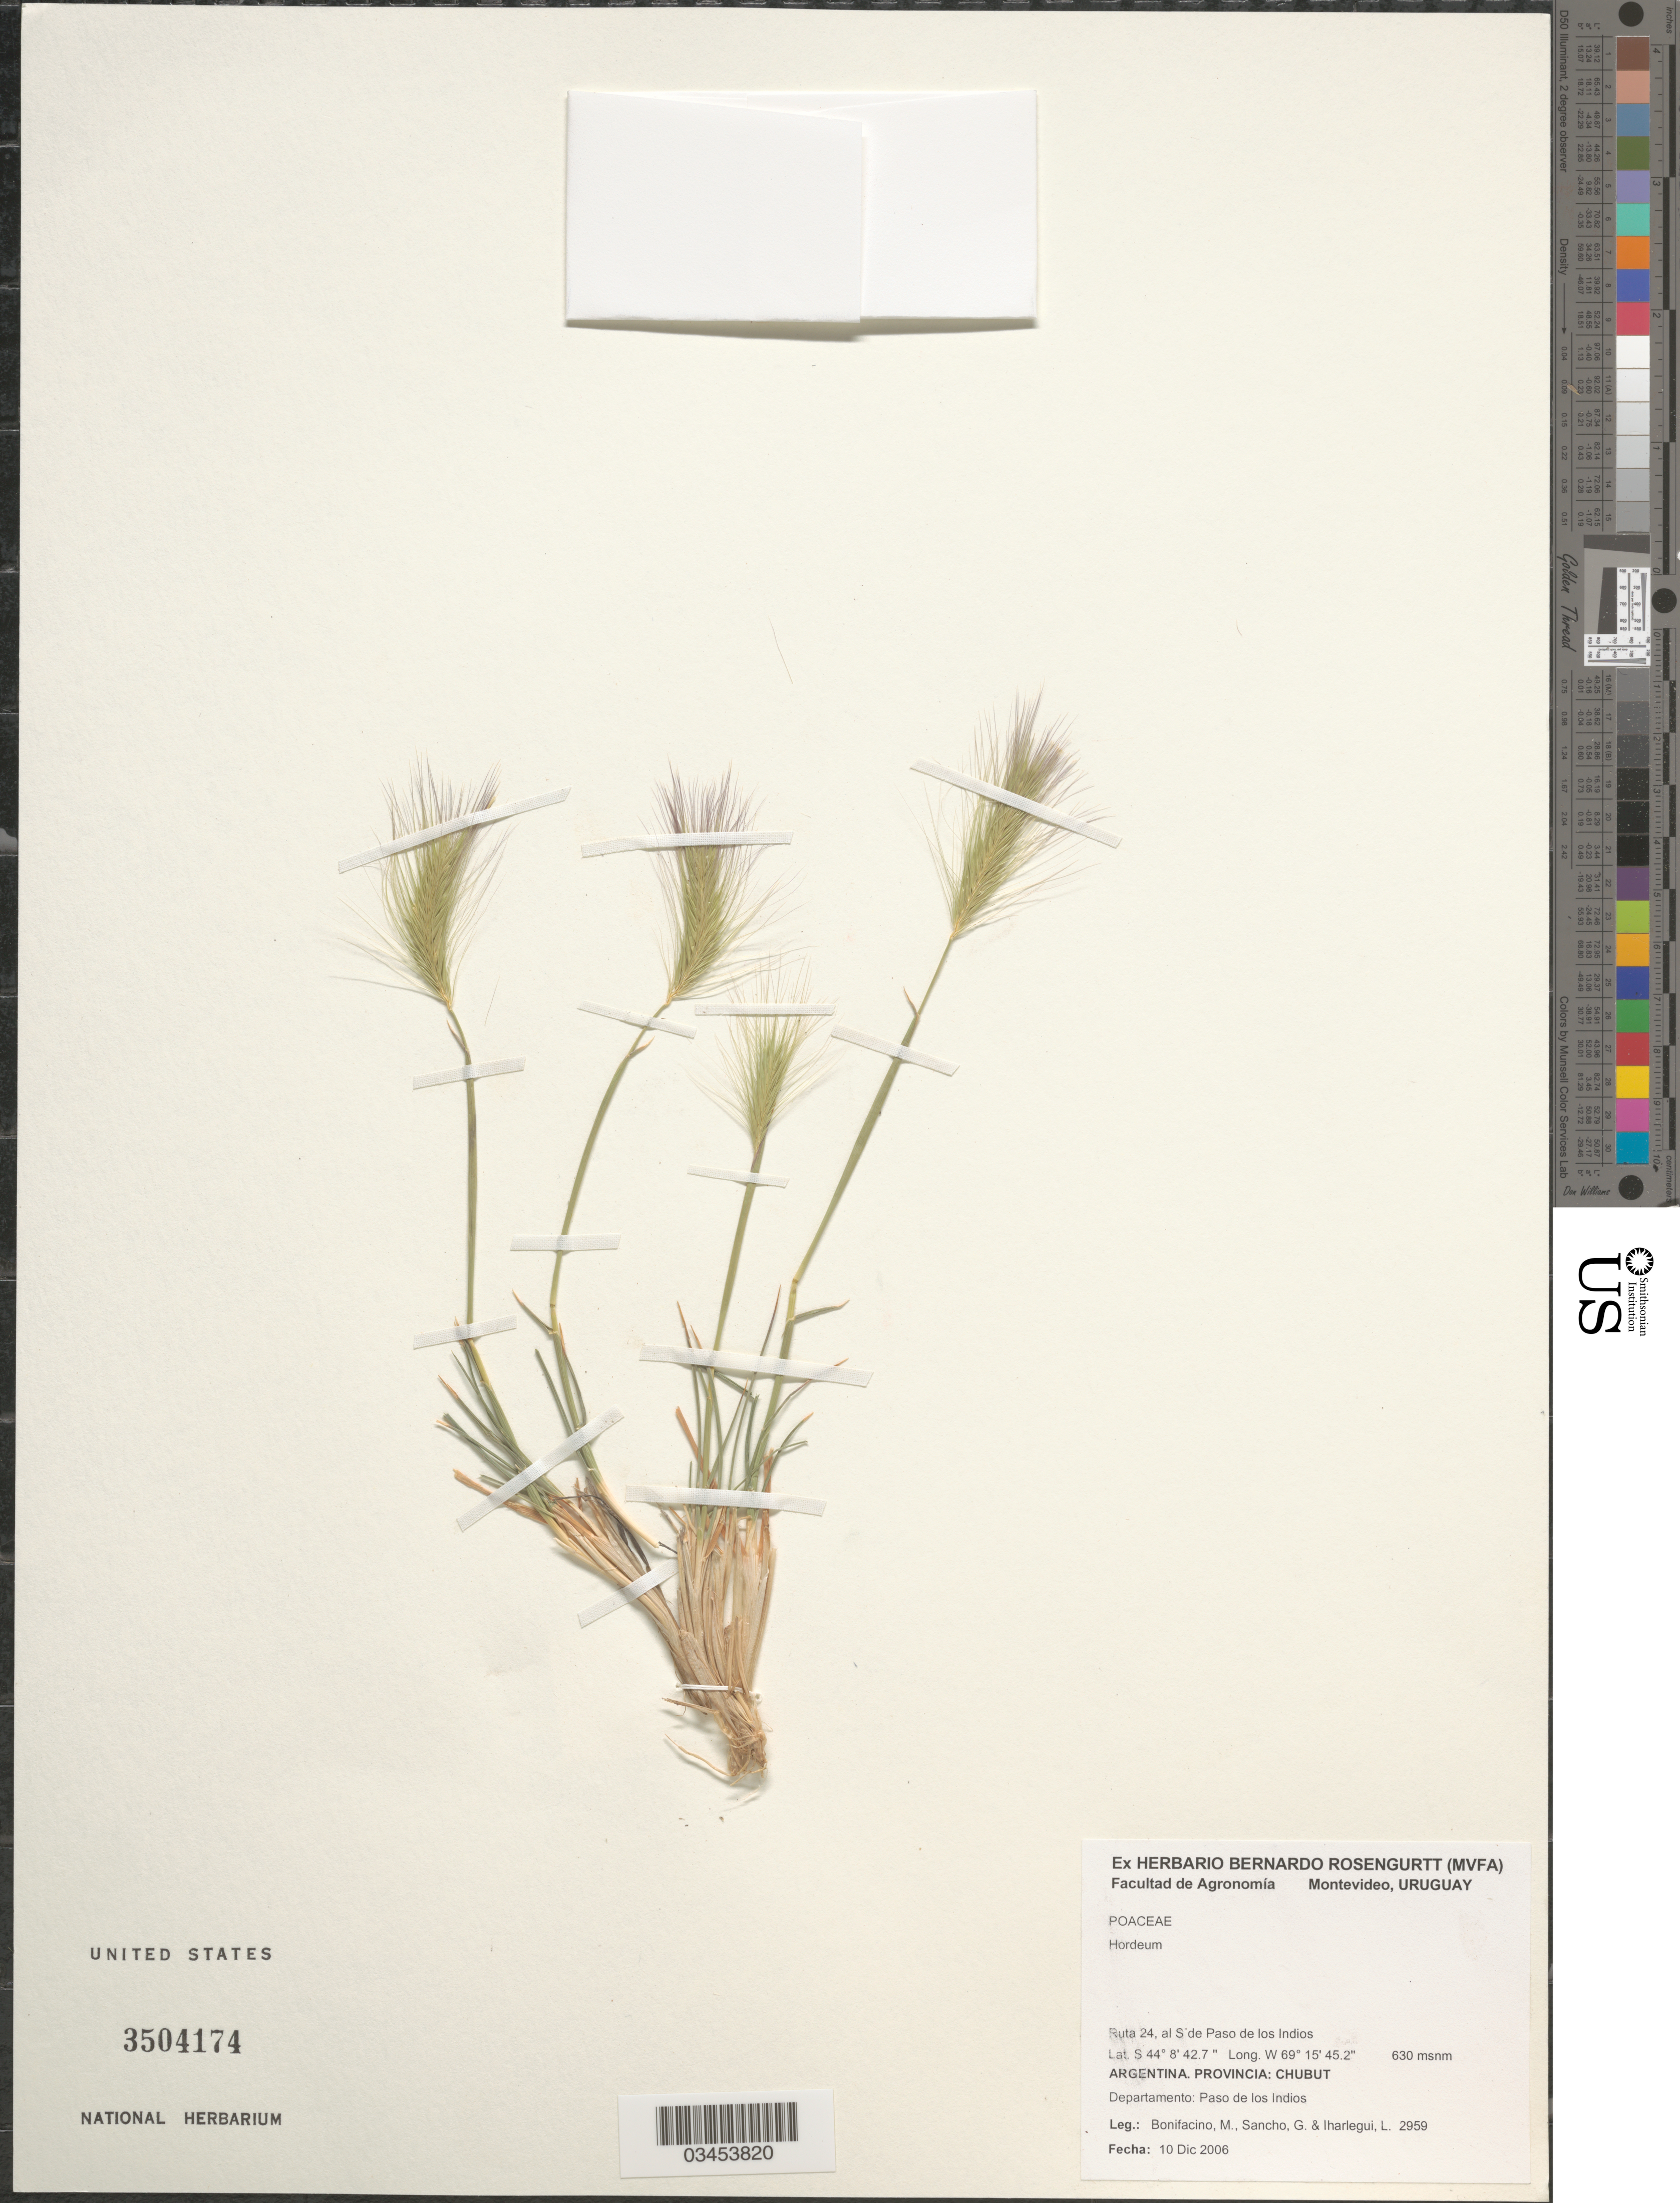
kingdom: Plantae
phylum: Tracheophyta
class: Liliopsida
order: Poales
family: Poaceae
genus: Hordeum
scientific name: Hordeum sp.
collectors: M. Bonifacino, G. Sancho & L. Iharlegui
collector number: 2959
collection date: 2006-12-10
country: Argentina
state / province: Chubut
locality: Ruta 24, al S de Paso de los Indios. Departamento: Paso de los Indios.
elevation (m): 630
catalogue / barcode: US 3504174